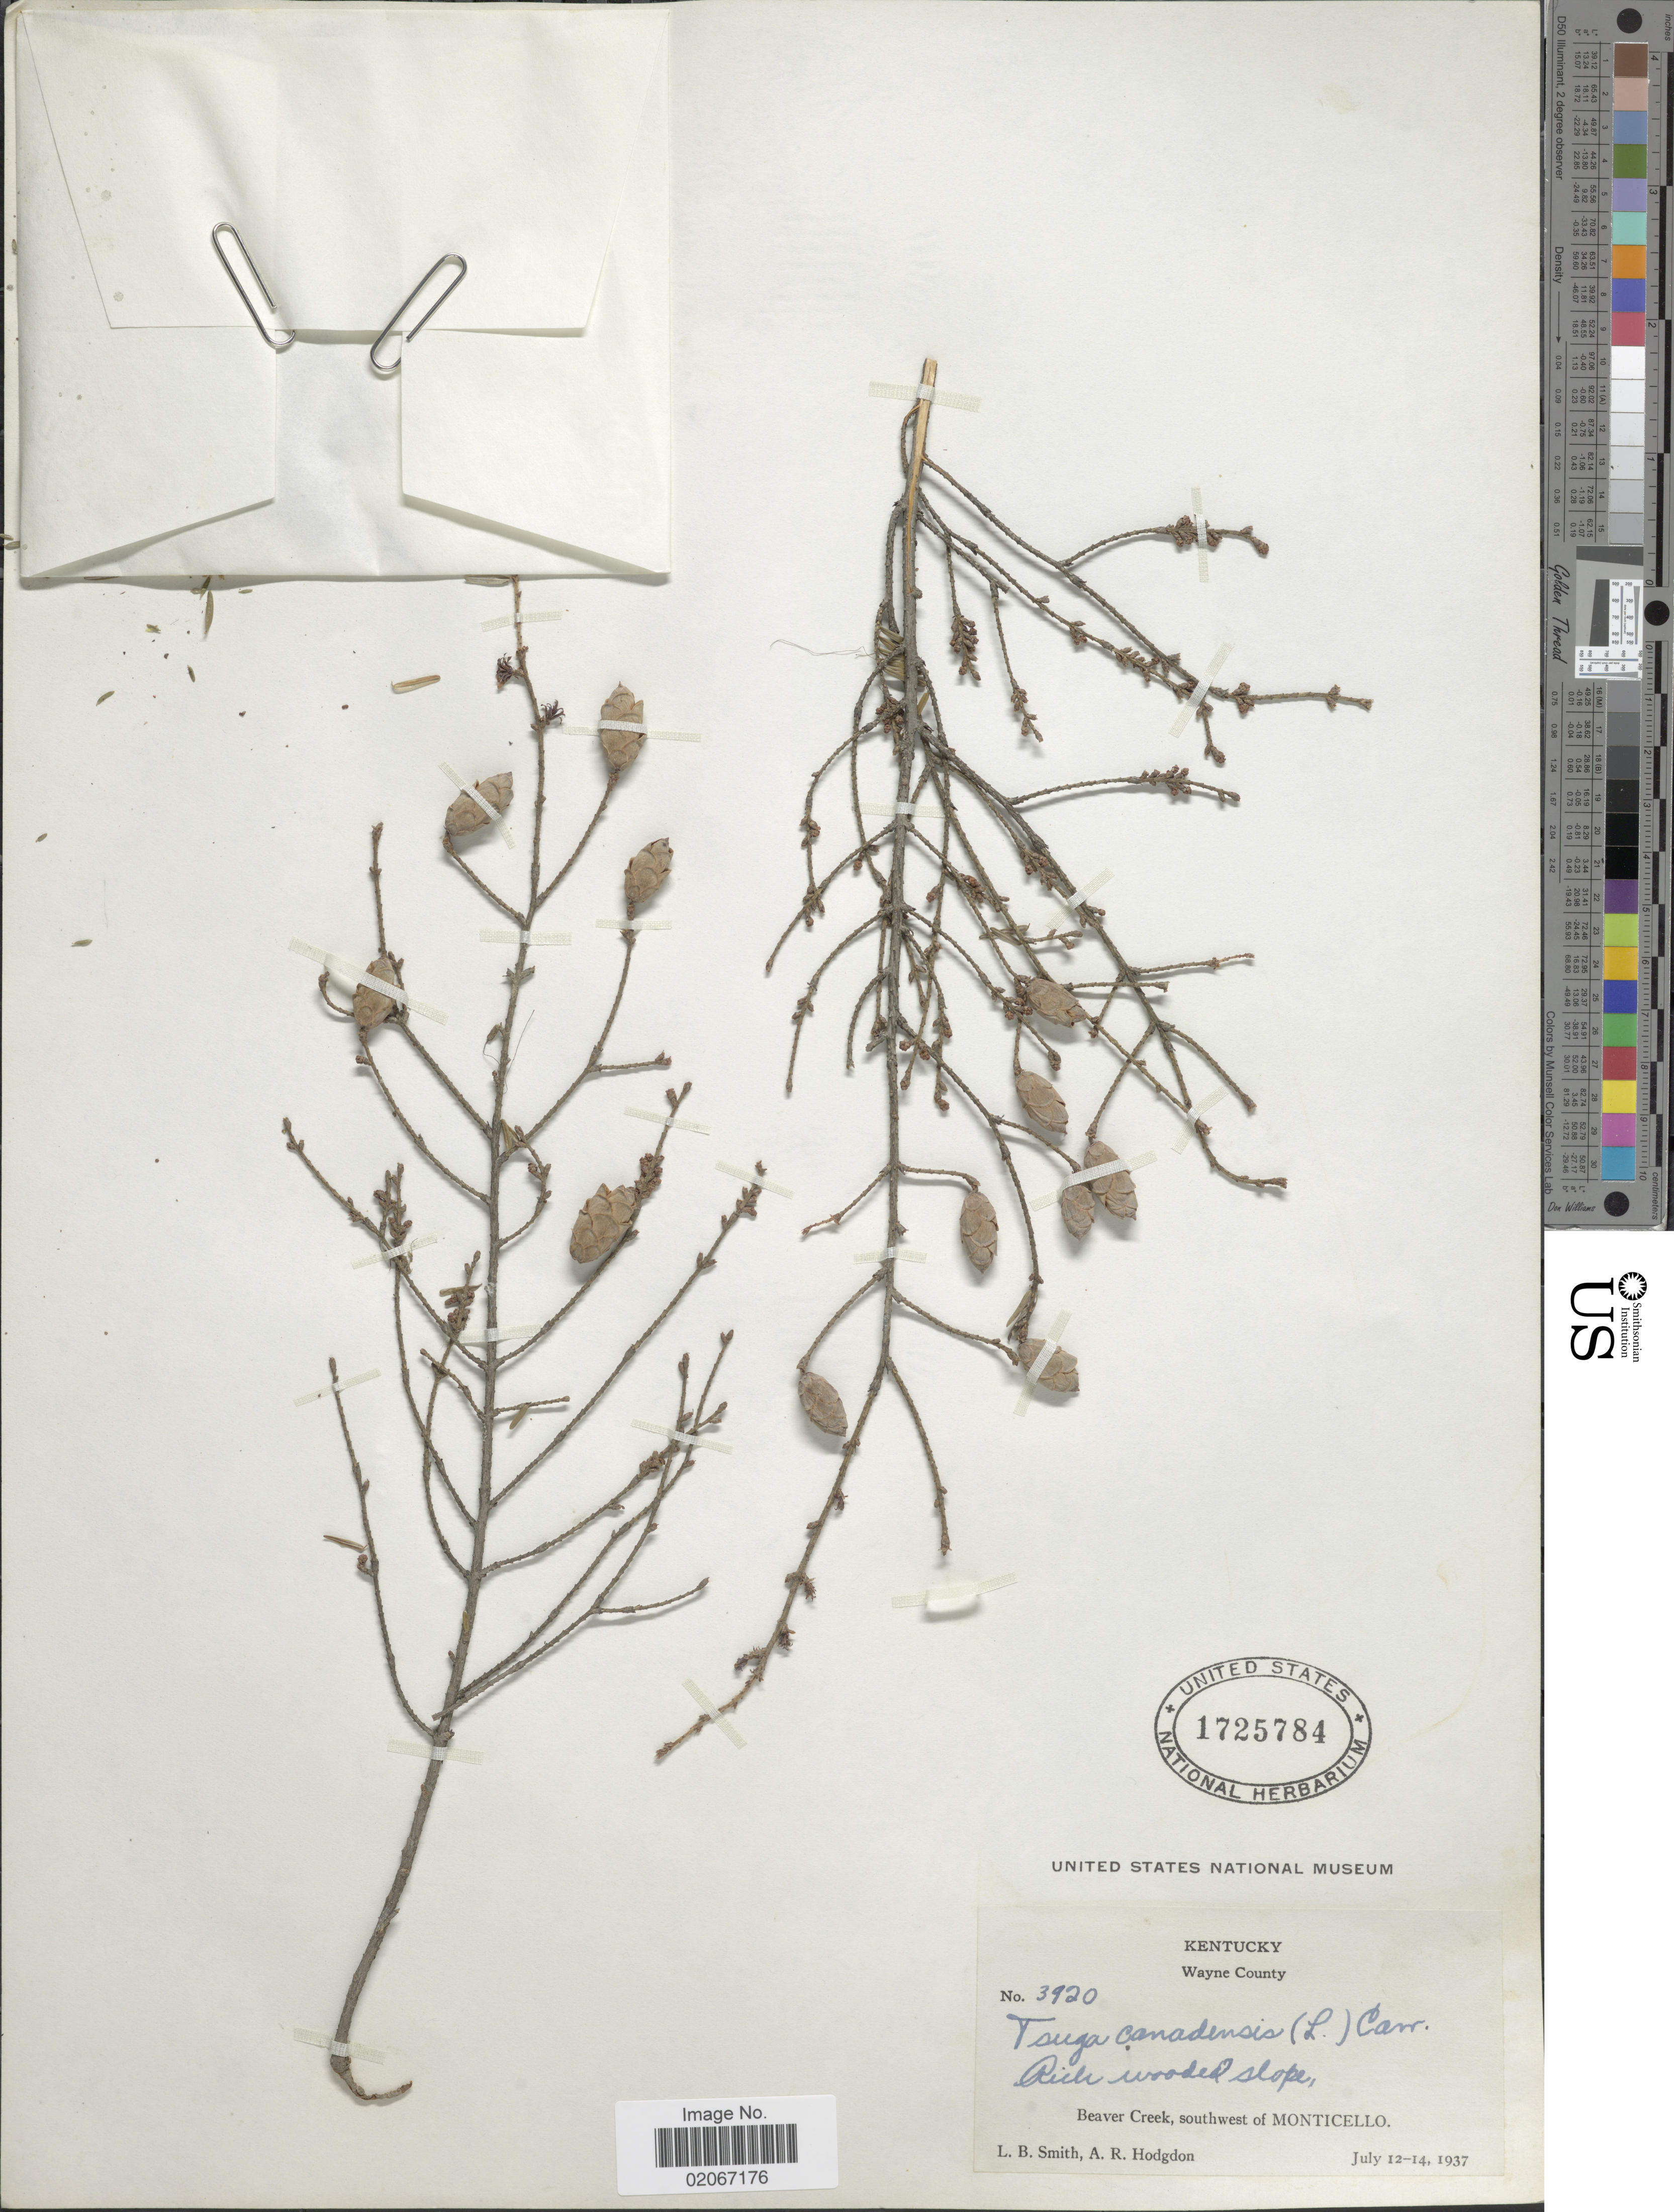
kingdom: Plantae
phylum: Tracheophyta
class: Pinopsida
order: Pinales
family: Pinaceae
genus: Tsuga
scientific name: Tsuga canadensis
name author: (L.) Carrière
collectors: L. Smith & A. R. Hodgdon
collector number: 3920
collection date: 1937-07-12/1937-07-14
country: United States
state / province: Kentucky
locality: Wanyne County, Beaver Creek, southwest of Monticello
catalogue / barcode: US 1725784